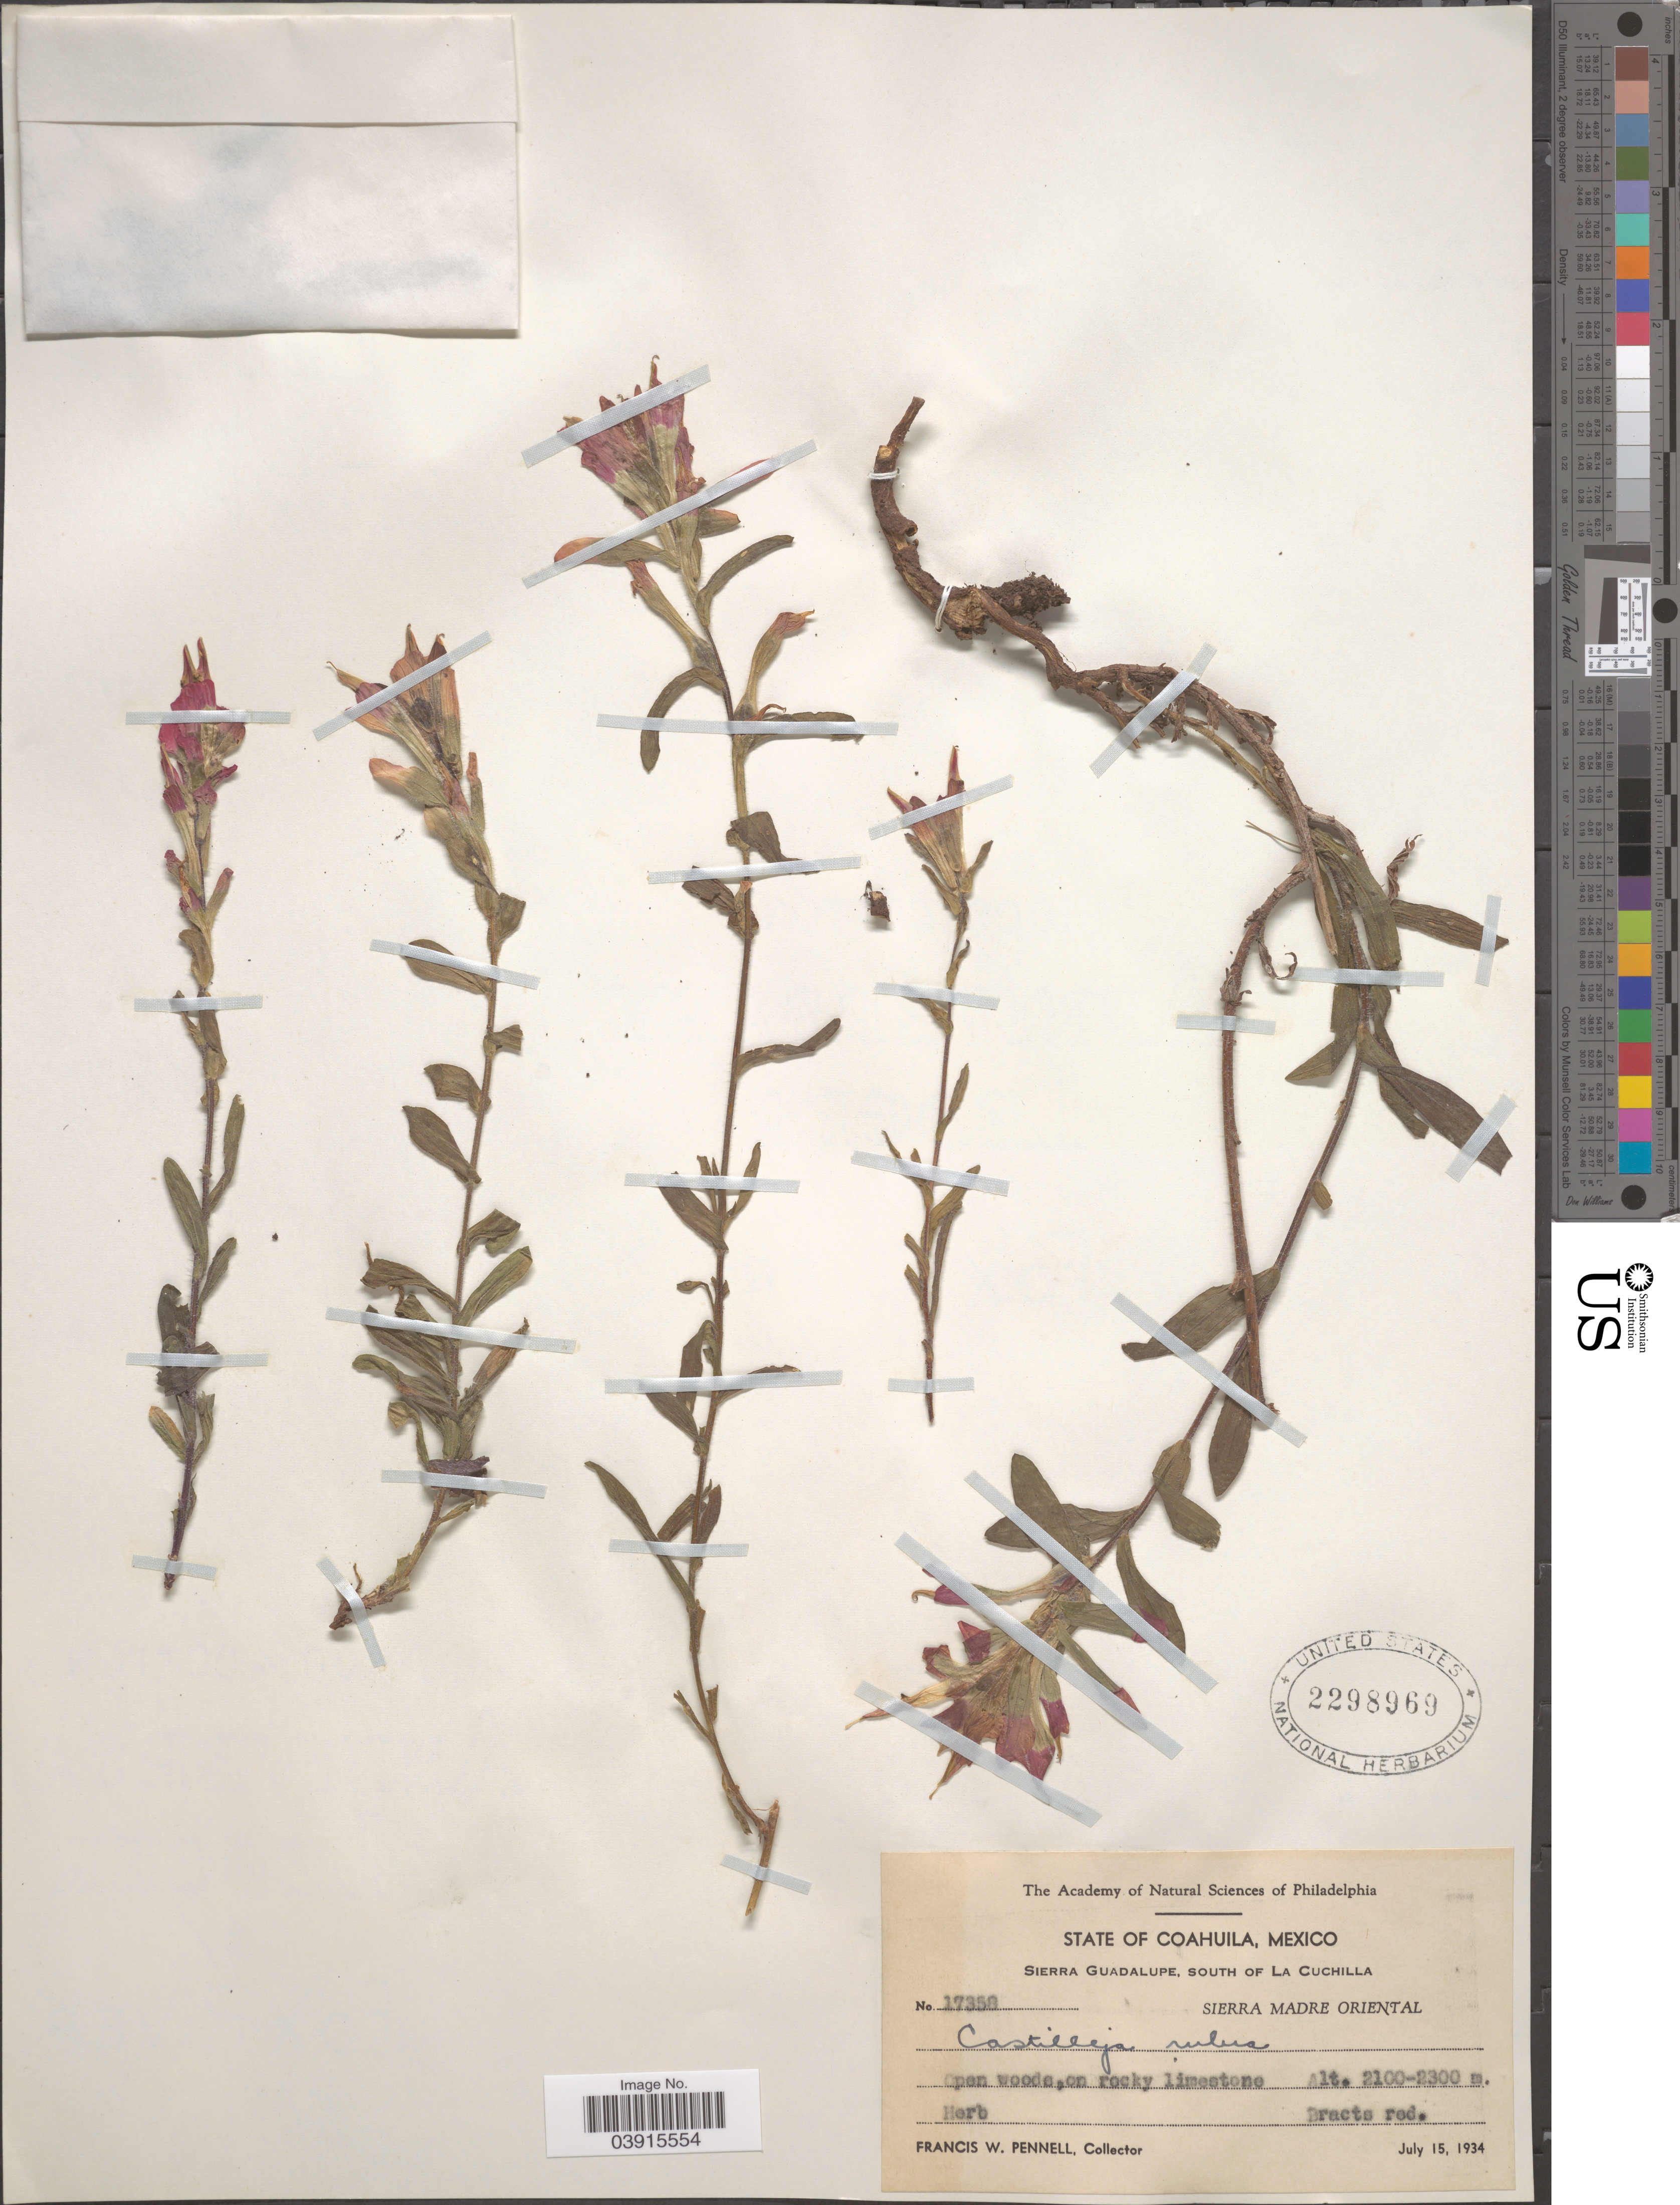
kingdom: Plantae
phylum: Tracheophyta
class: Magnoliopsida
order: Lamiales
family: Orobanchaceae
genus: Castilleja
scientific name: Castilleja scorzonerifolia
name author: Kunth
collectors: F. W. Pennell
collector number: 17358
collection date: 1934-07-15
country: Mexico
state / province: Coahuila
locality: Sierra Guadalupe, south of La Cuchilla. Sierra Madre Oriental.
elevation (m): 2100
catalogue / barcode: US 2298969